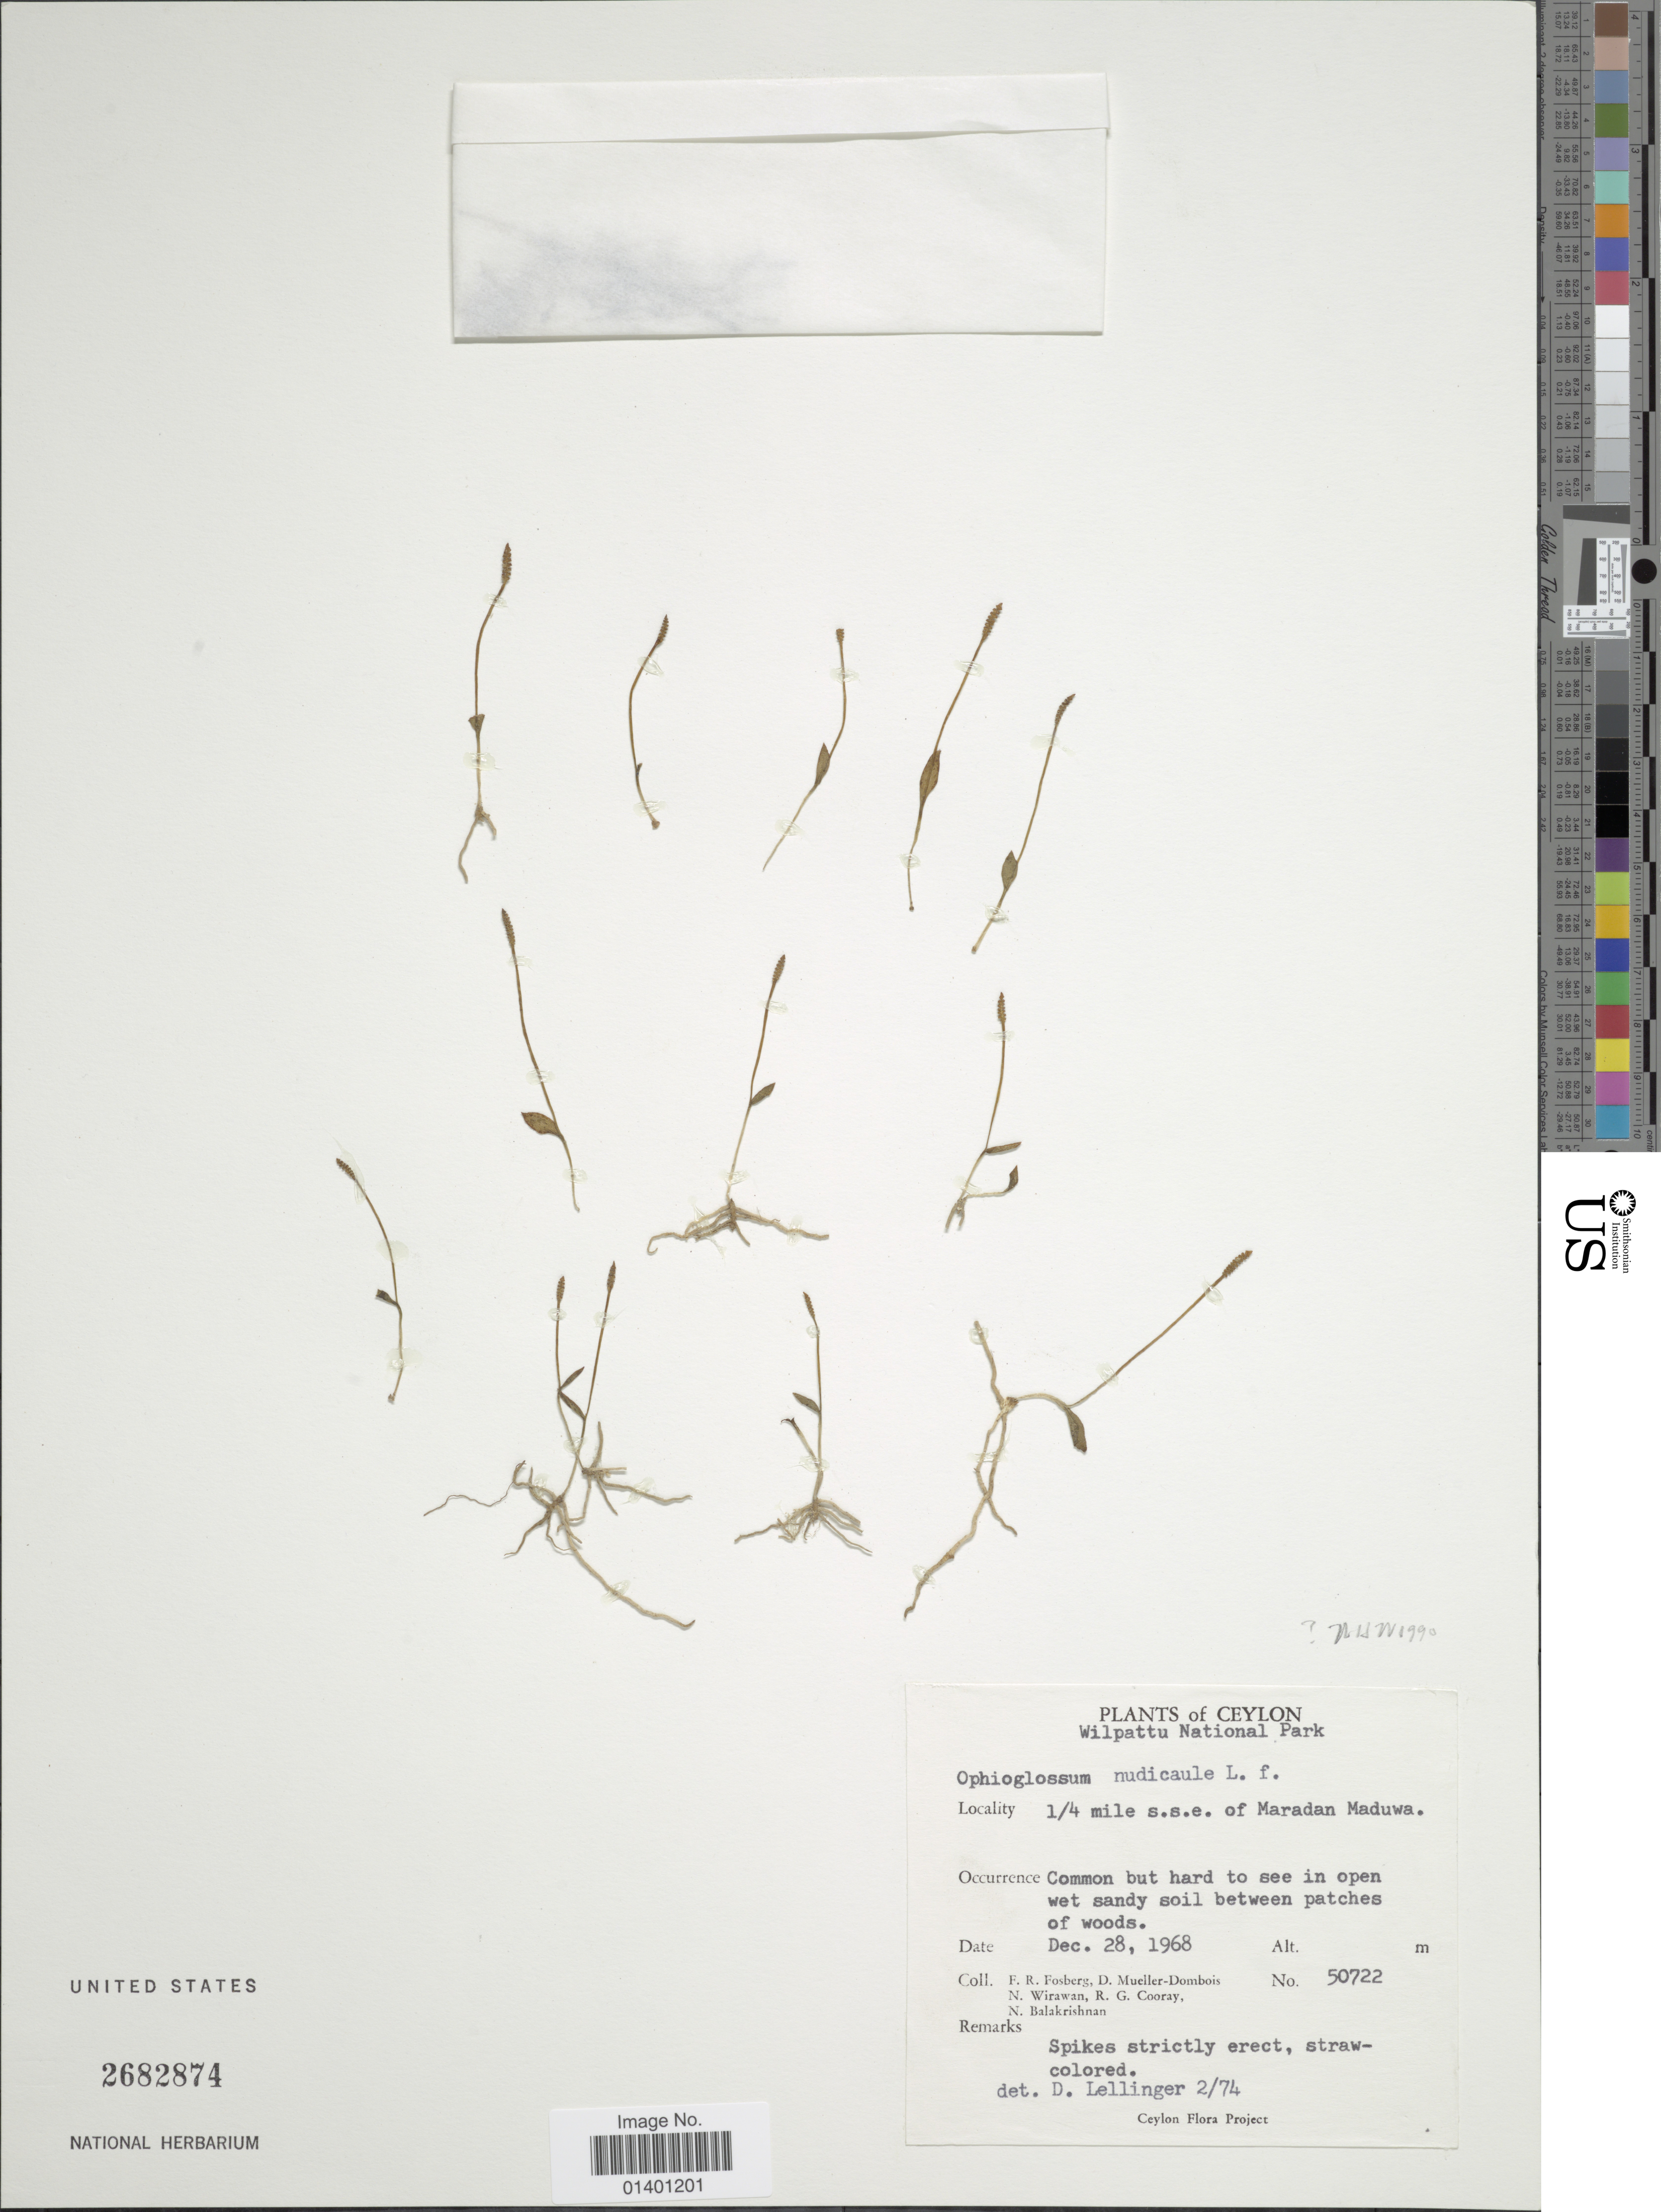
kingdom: Plantae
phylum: Tracheophyta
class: Polypodiopsida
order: Ophioglossales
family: Ophioglossaceae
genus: Ophioglossum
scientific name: Ophioglossum nudicaule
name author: L. f.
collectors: F. R. Fosberg, D. Mueller-Dombois, N. Wirawan, R. Cooray & N. Balakrishnan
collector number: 50722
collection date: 1968-12-28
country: Sri Lanka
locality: Ceylon, Wilpattu National Park, ¼ mile S.S.E. of Maradan Maduwa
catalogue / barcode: US 2682874